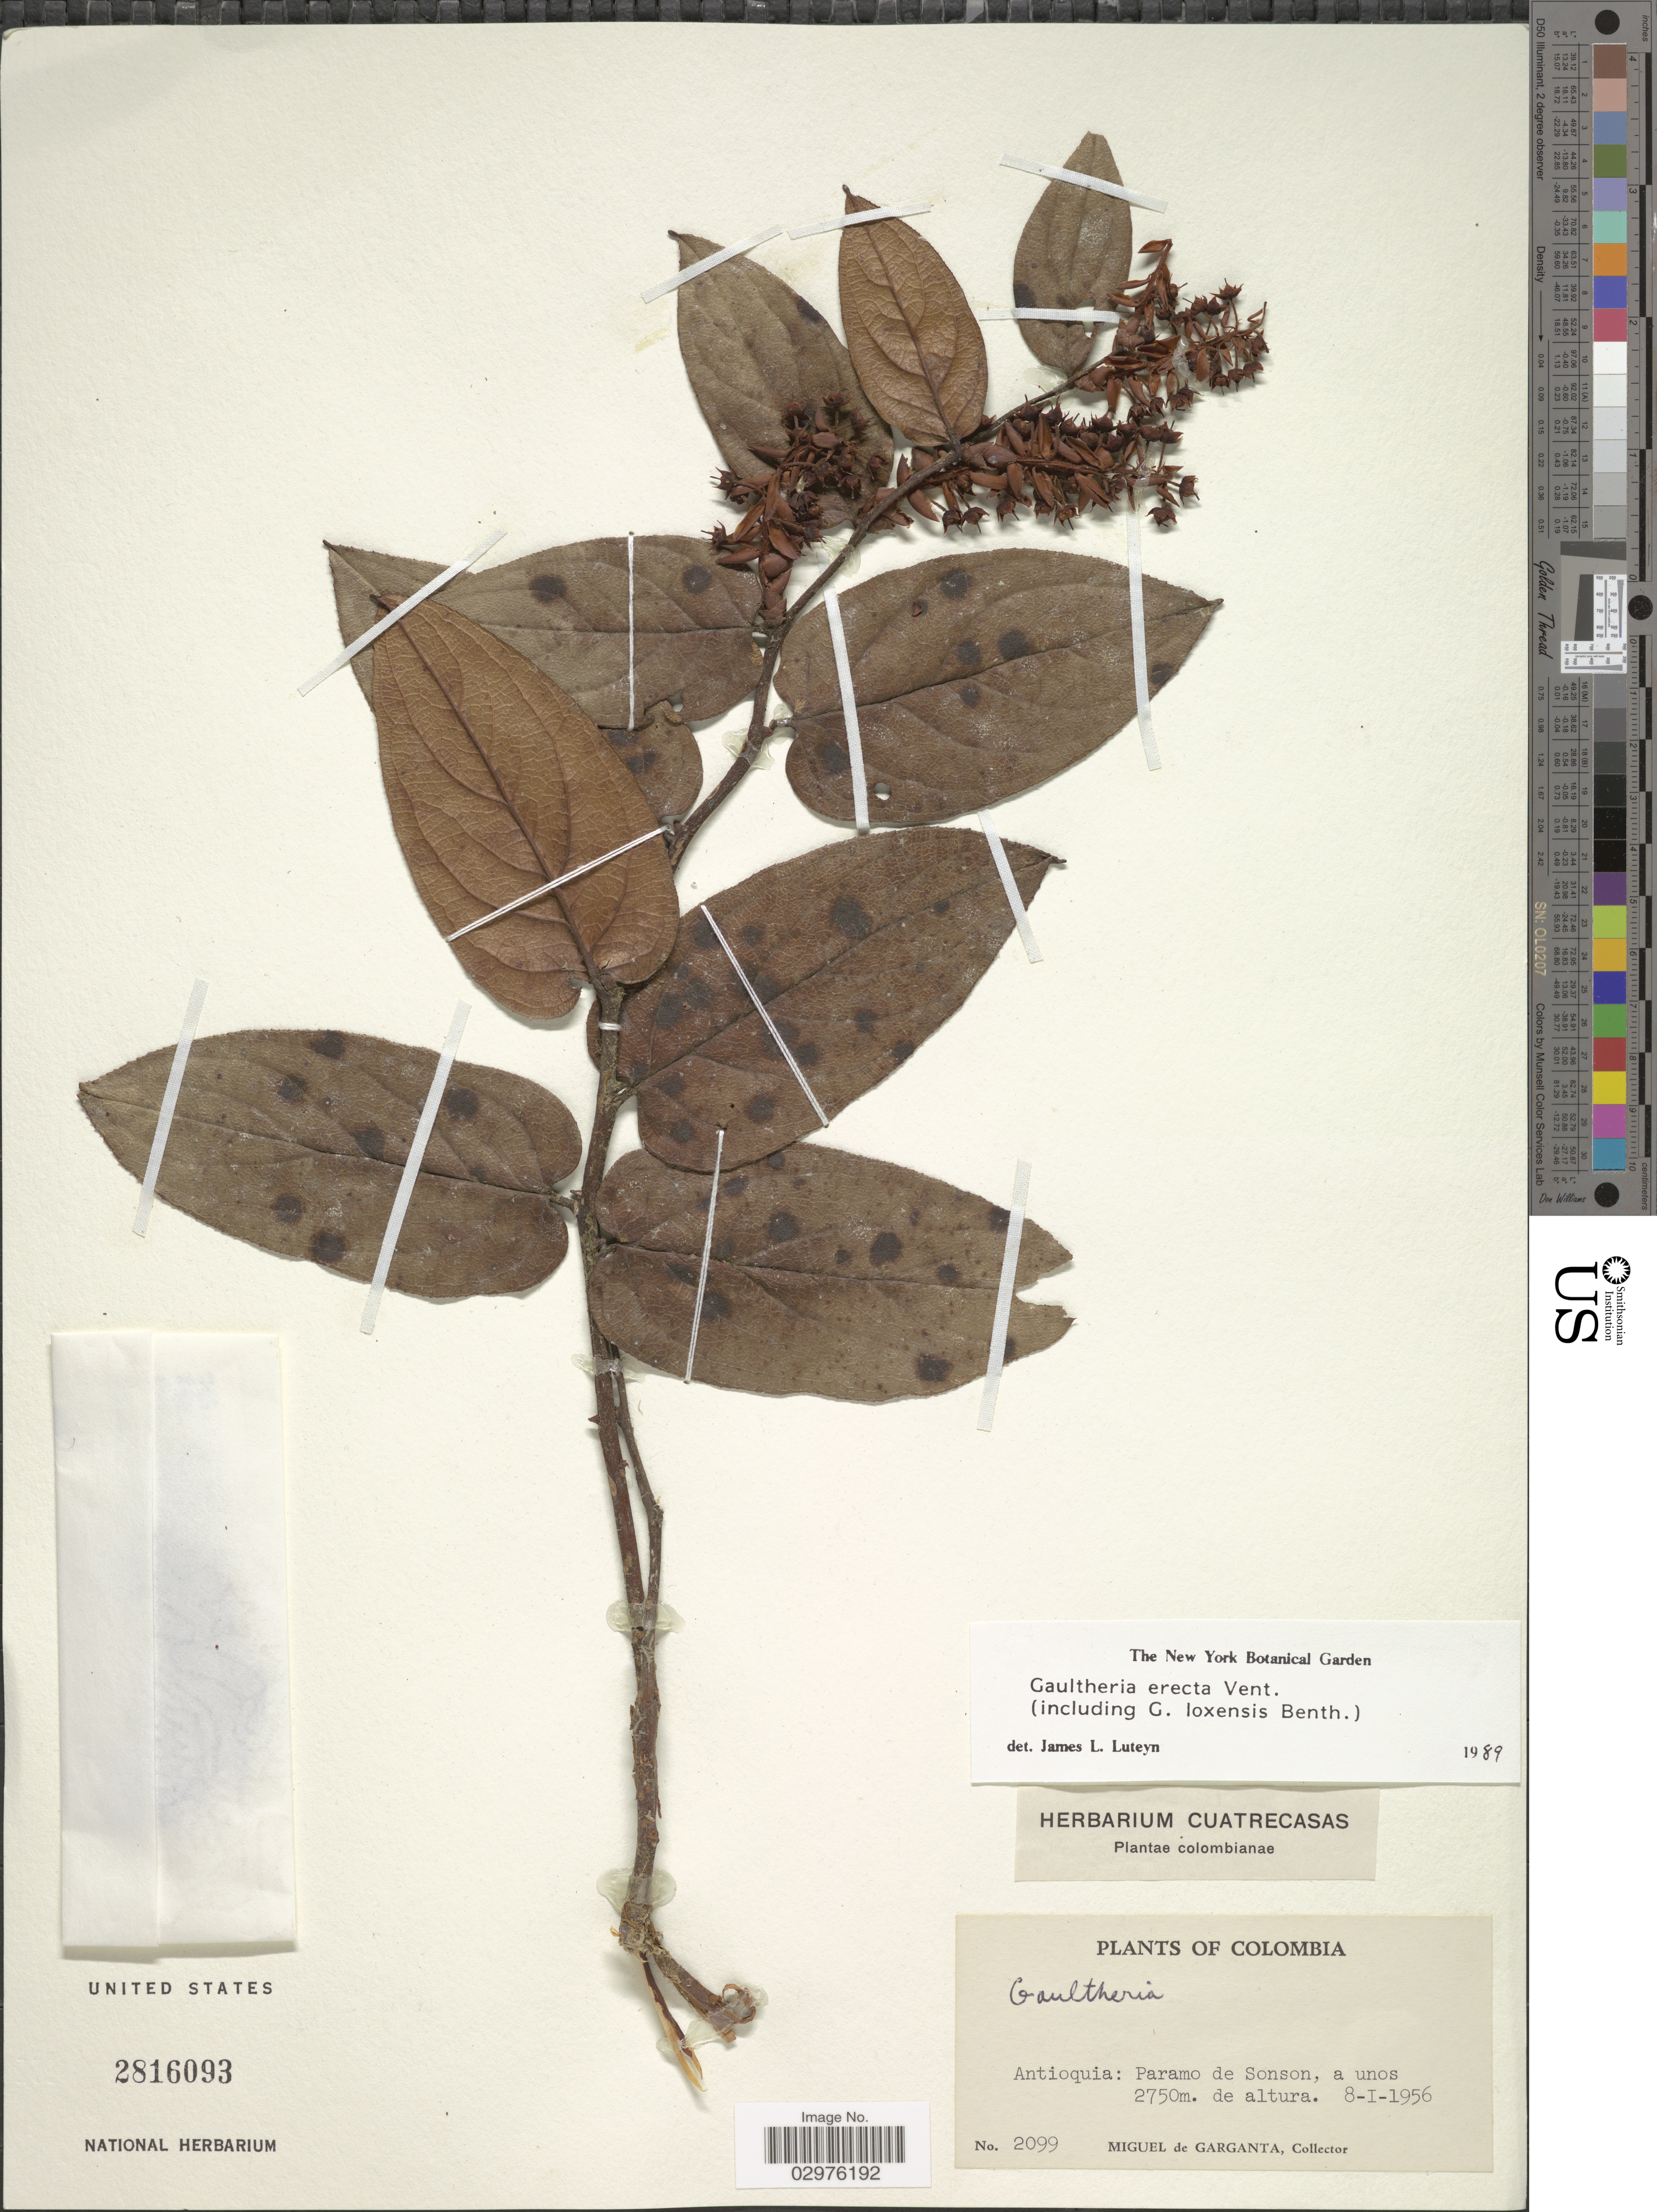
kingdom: Plantae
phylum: Tracheophyta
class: Magnoliopsida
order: Ericales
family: Ericaceae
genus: Gaultheria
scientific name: Gaultheria erecta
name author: Vent.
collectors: M. Garganta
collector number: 2099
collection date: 1956-01-08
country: Colombia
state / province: Antioquia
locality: Antioquia: Paramo de Sonson.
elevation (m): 2750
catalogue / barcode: US 2816093